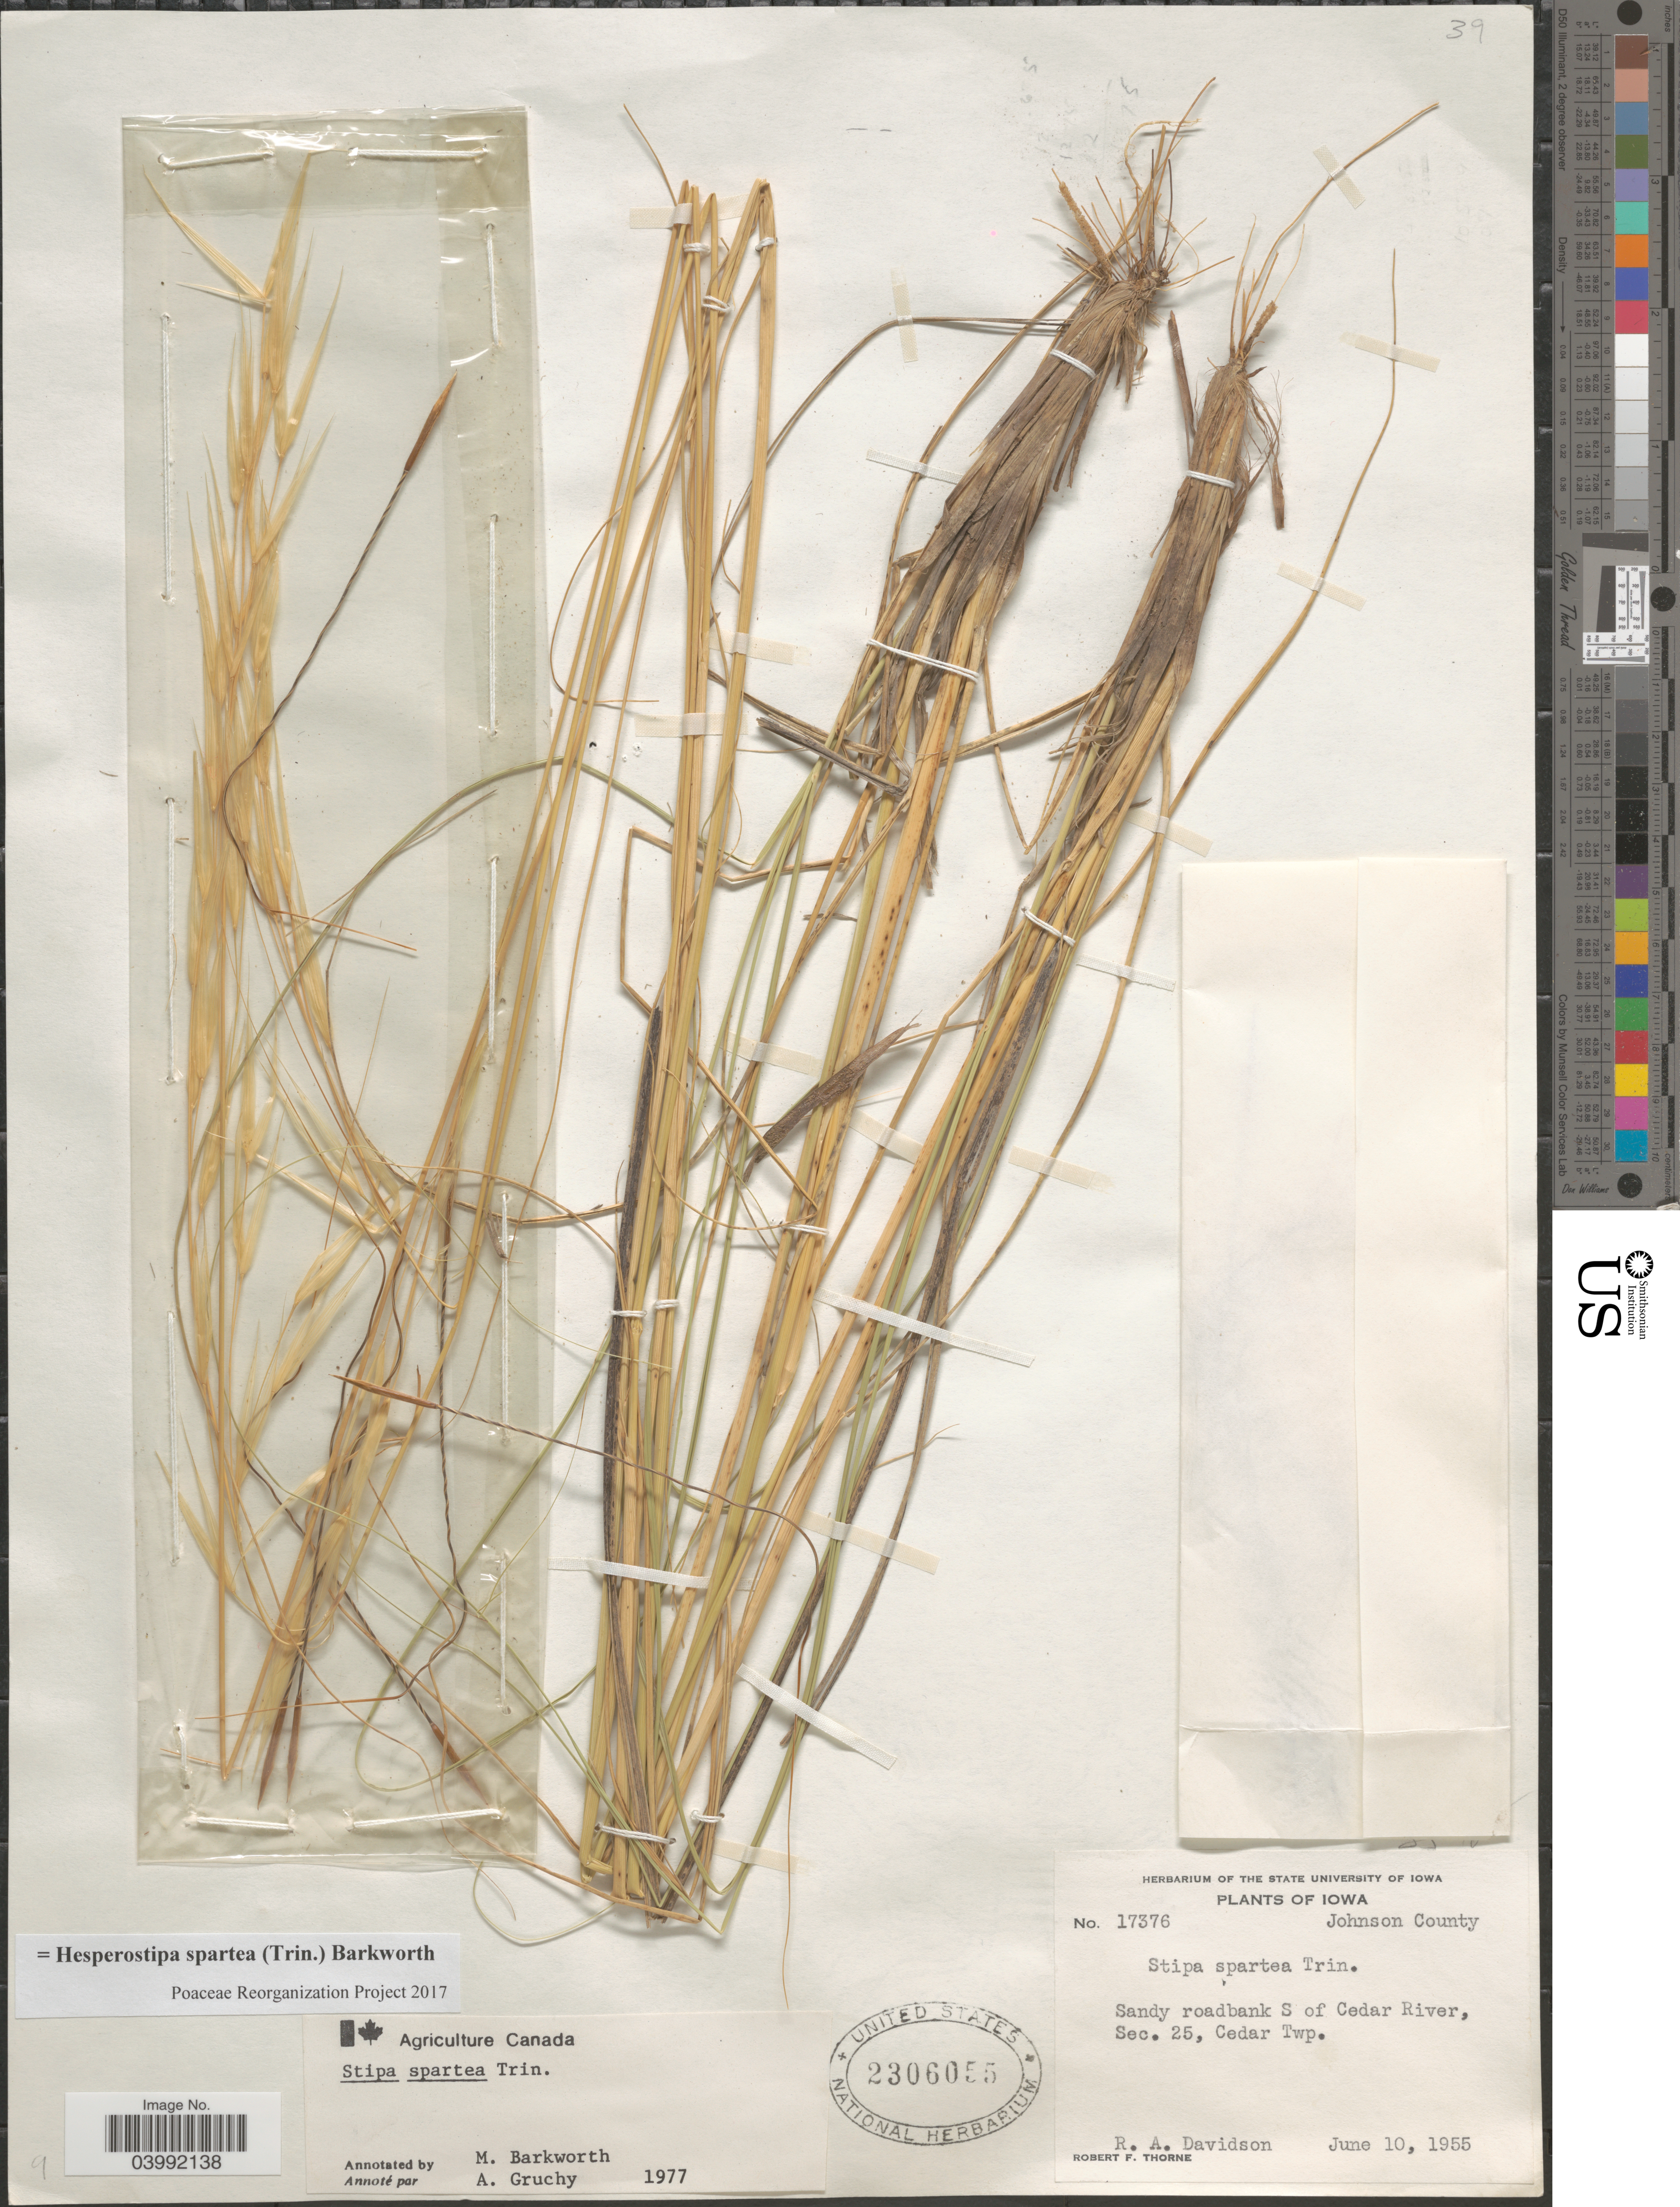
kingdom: Plantae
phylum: Tracheophyta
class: Liliopsida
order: Poales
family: Poaceae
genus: Hesperostipa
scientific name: Hesperostipa spartea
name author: (Trin.) Barkworth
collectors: R. A. Davidson & R. F. Thorne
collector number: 17376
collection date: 1955-06-10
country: United States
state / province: Iowa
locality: Johnson County. S of Cedar River, Sec. 25, Cedar Twp.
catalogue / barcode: US 2306055